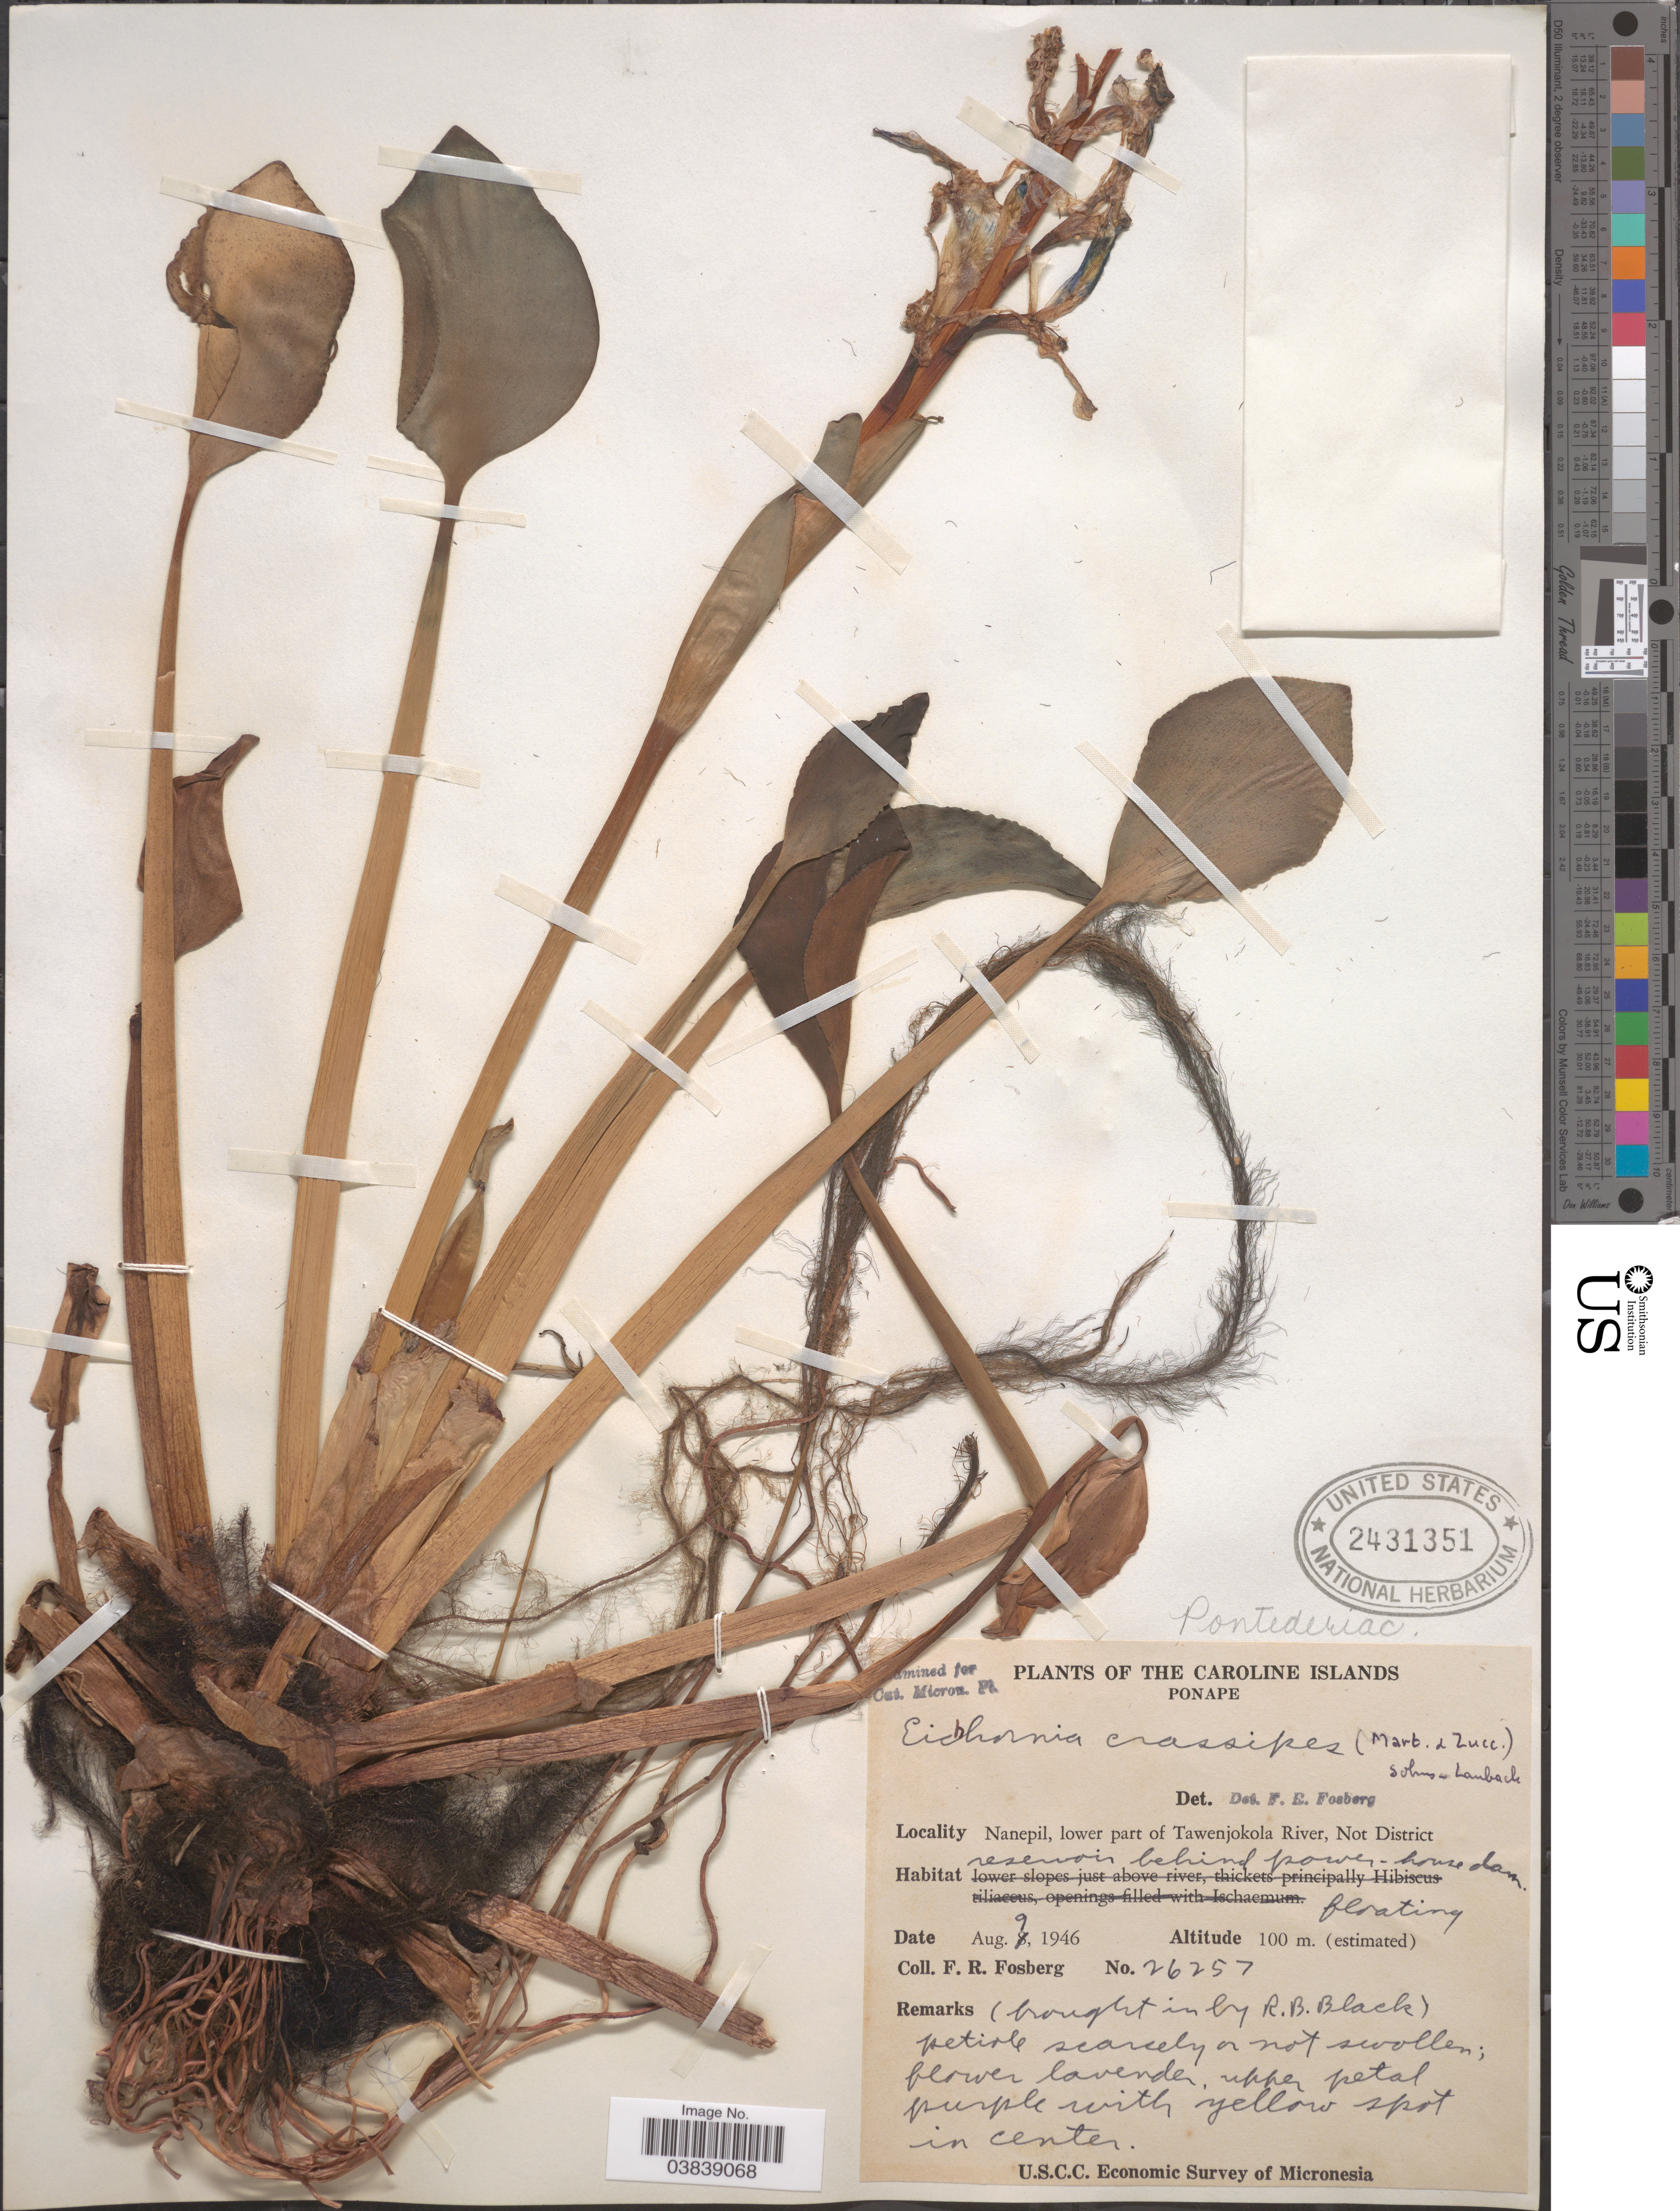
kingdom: Plantae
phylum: Tracheophyta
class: Liliopsida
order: Commelinales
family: Pontederiaceae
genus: Eichhornia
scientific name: Eichhornia crassipes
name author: (Mart.) Solms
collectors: F. R. Fosberg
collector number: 26257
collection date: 1946-08-09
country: Micronesia, Federated States of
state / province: Pohnpei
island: Pohnpei [Ponape]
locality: The Caroline Islands. Ponape. Nanepil, lower part of Tawenjokola River, Not District.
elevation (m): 100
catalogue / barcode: US 2431351